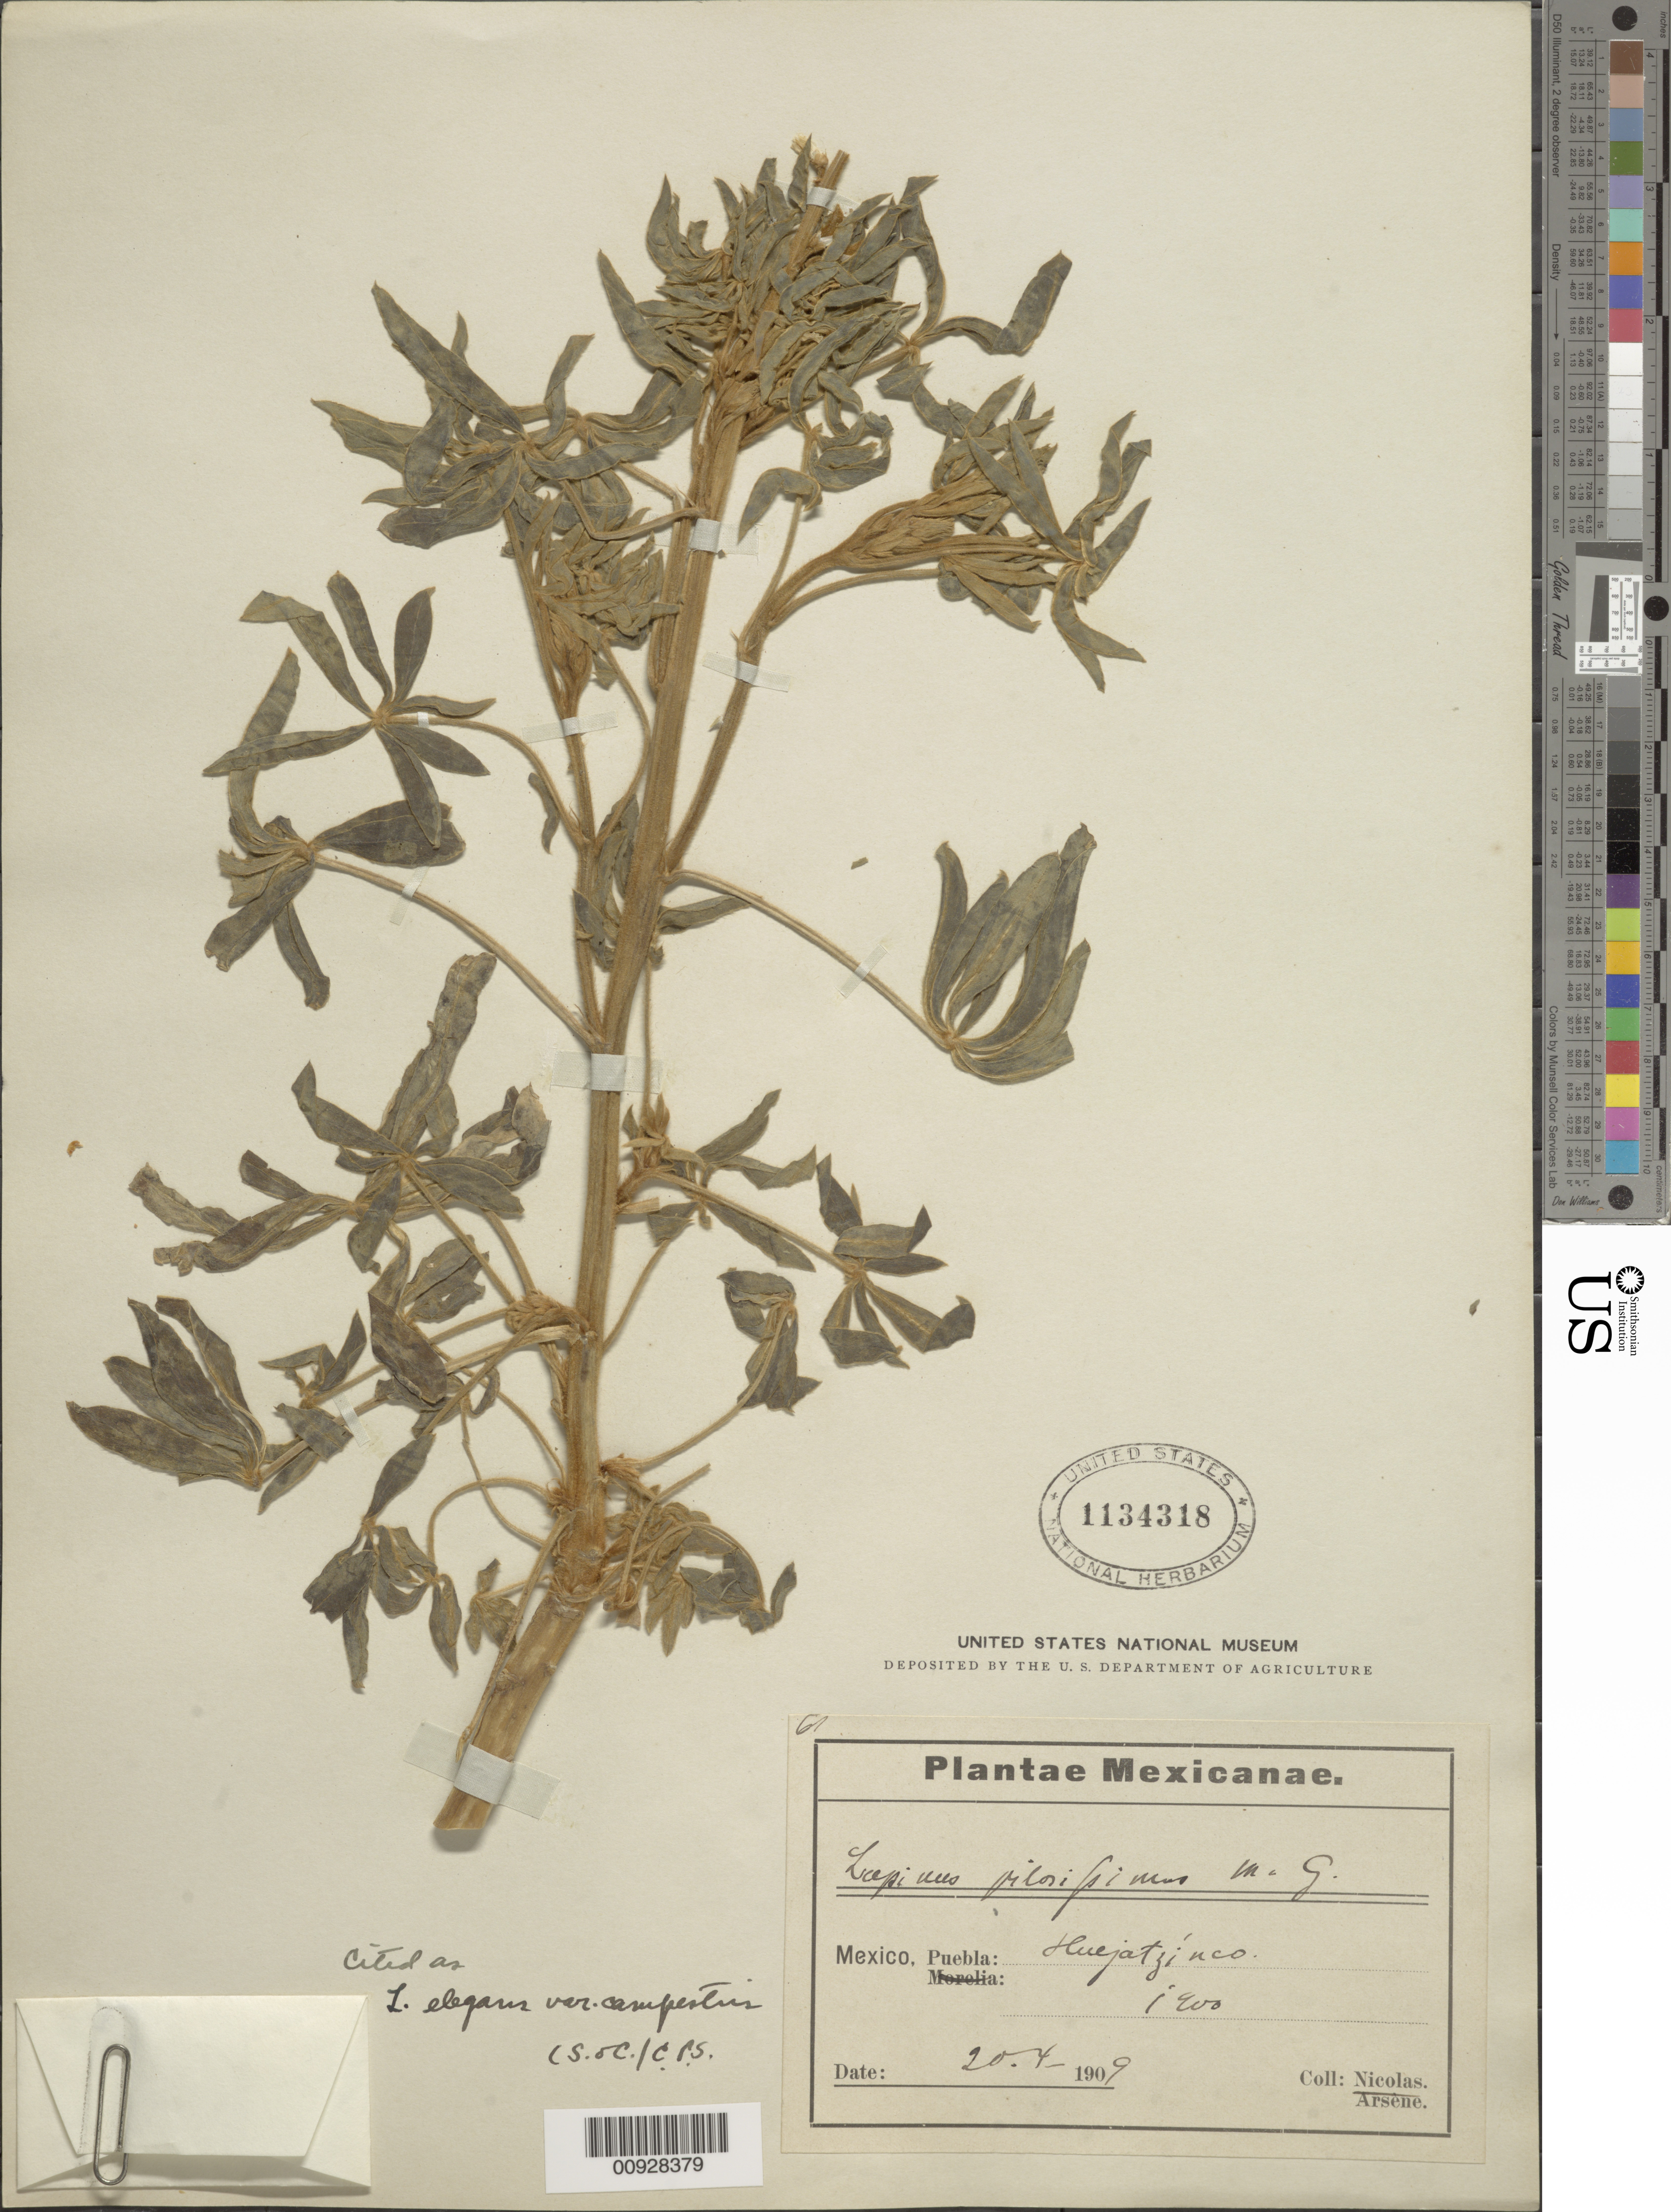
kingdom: Plantae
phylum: Tracheophyta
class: Magnoliopsida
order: Fabales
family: Fabaceae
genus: Lupinus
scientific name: Lupinus elegans var. campestris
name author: (Cham. & Schltdl.) C.P. Sm.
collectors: B. Nicolas & Bro. G. Arsène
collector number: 61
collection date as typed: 20 Apr 1909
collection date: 1909-04-20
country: Mexico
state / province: Puebla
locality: Puebla: Huejotzinco.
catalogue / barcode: US 1134318